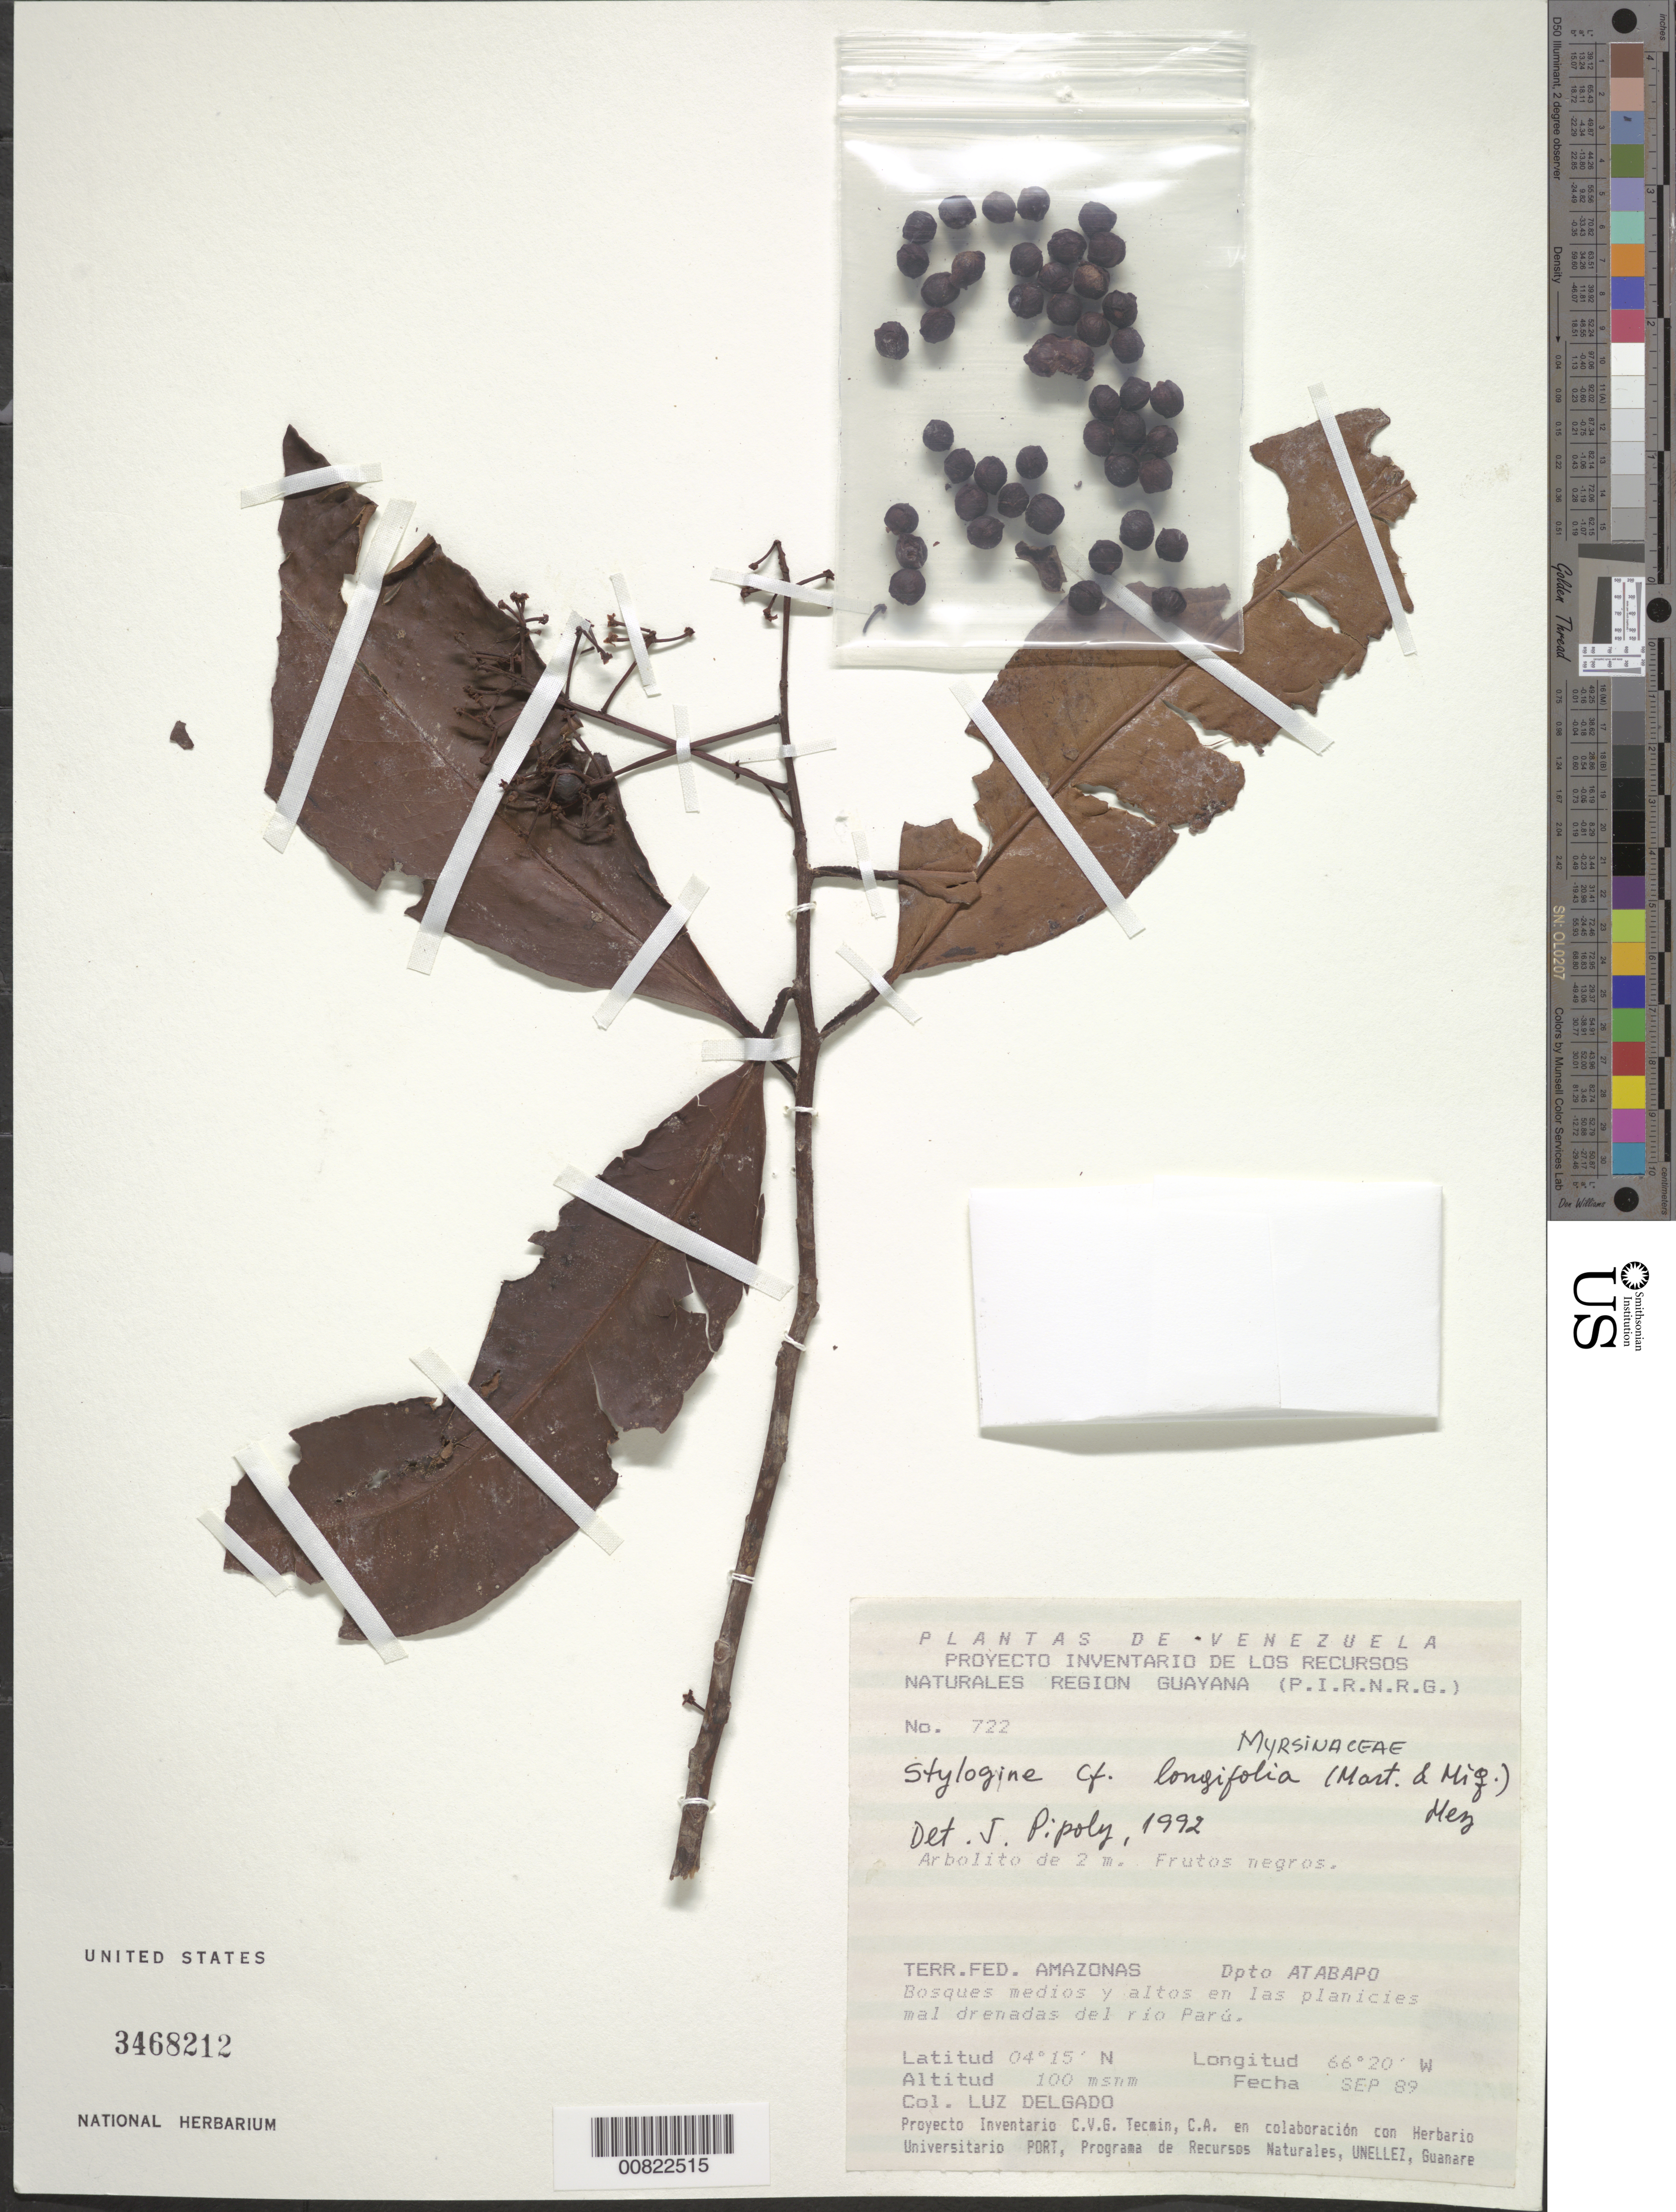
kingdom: Plantae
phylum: Tracheophyta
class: Magnoliopsida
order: Ericales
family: Primulaceae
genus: Stylogyne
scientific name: Stylogyne longifolia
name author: Mez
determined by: Pipoly, J. J., III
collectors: L. Delgado V.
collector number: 722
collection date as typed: Sep-89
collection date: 1989-09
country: Venezuela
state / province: Amazonas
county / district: Atabapo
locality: Río Parú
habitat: Bosques medios y altos en las planicies mal drenadas del río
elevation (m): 100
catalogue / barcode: US 3468212